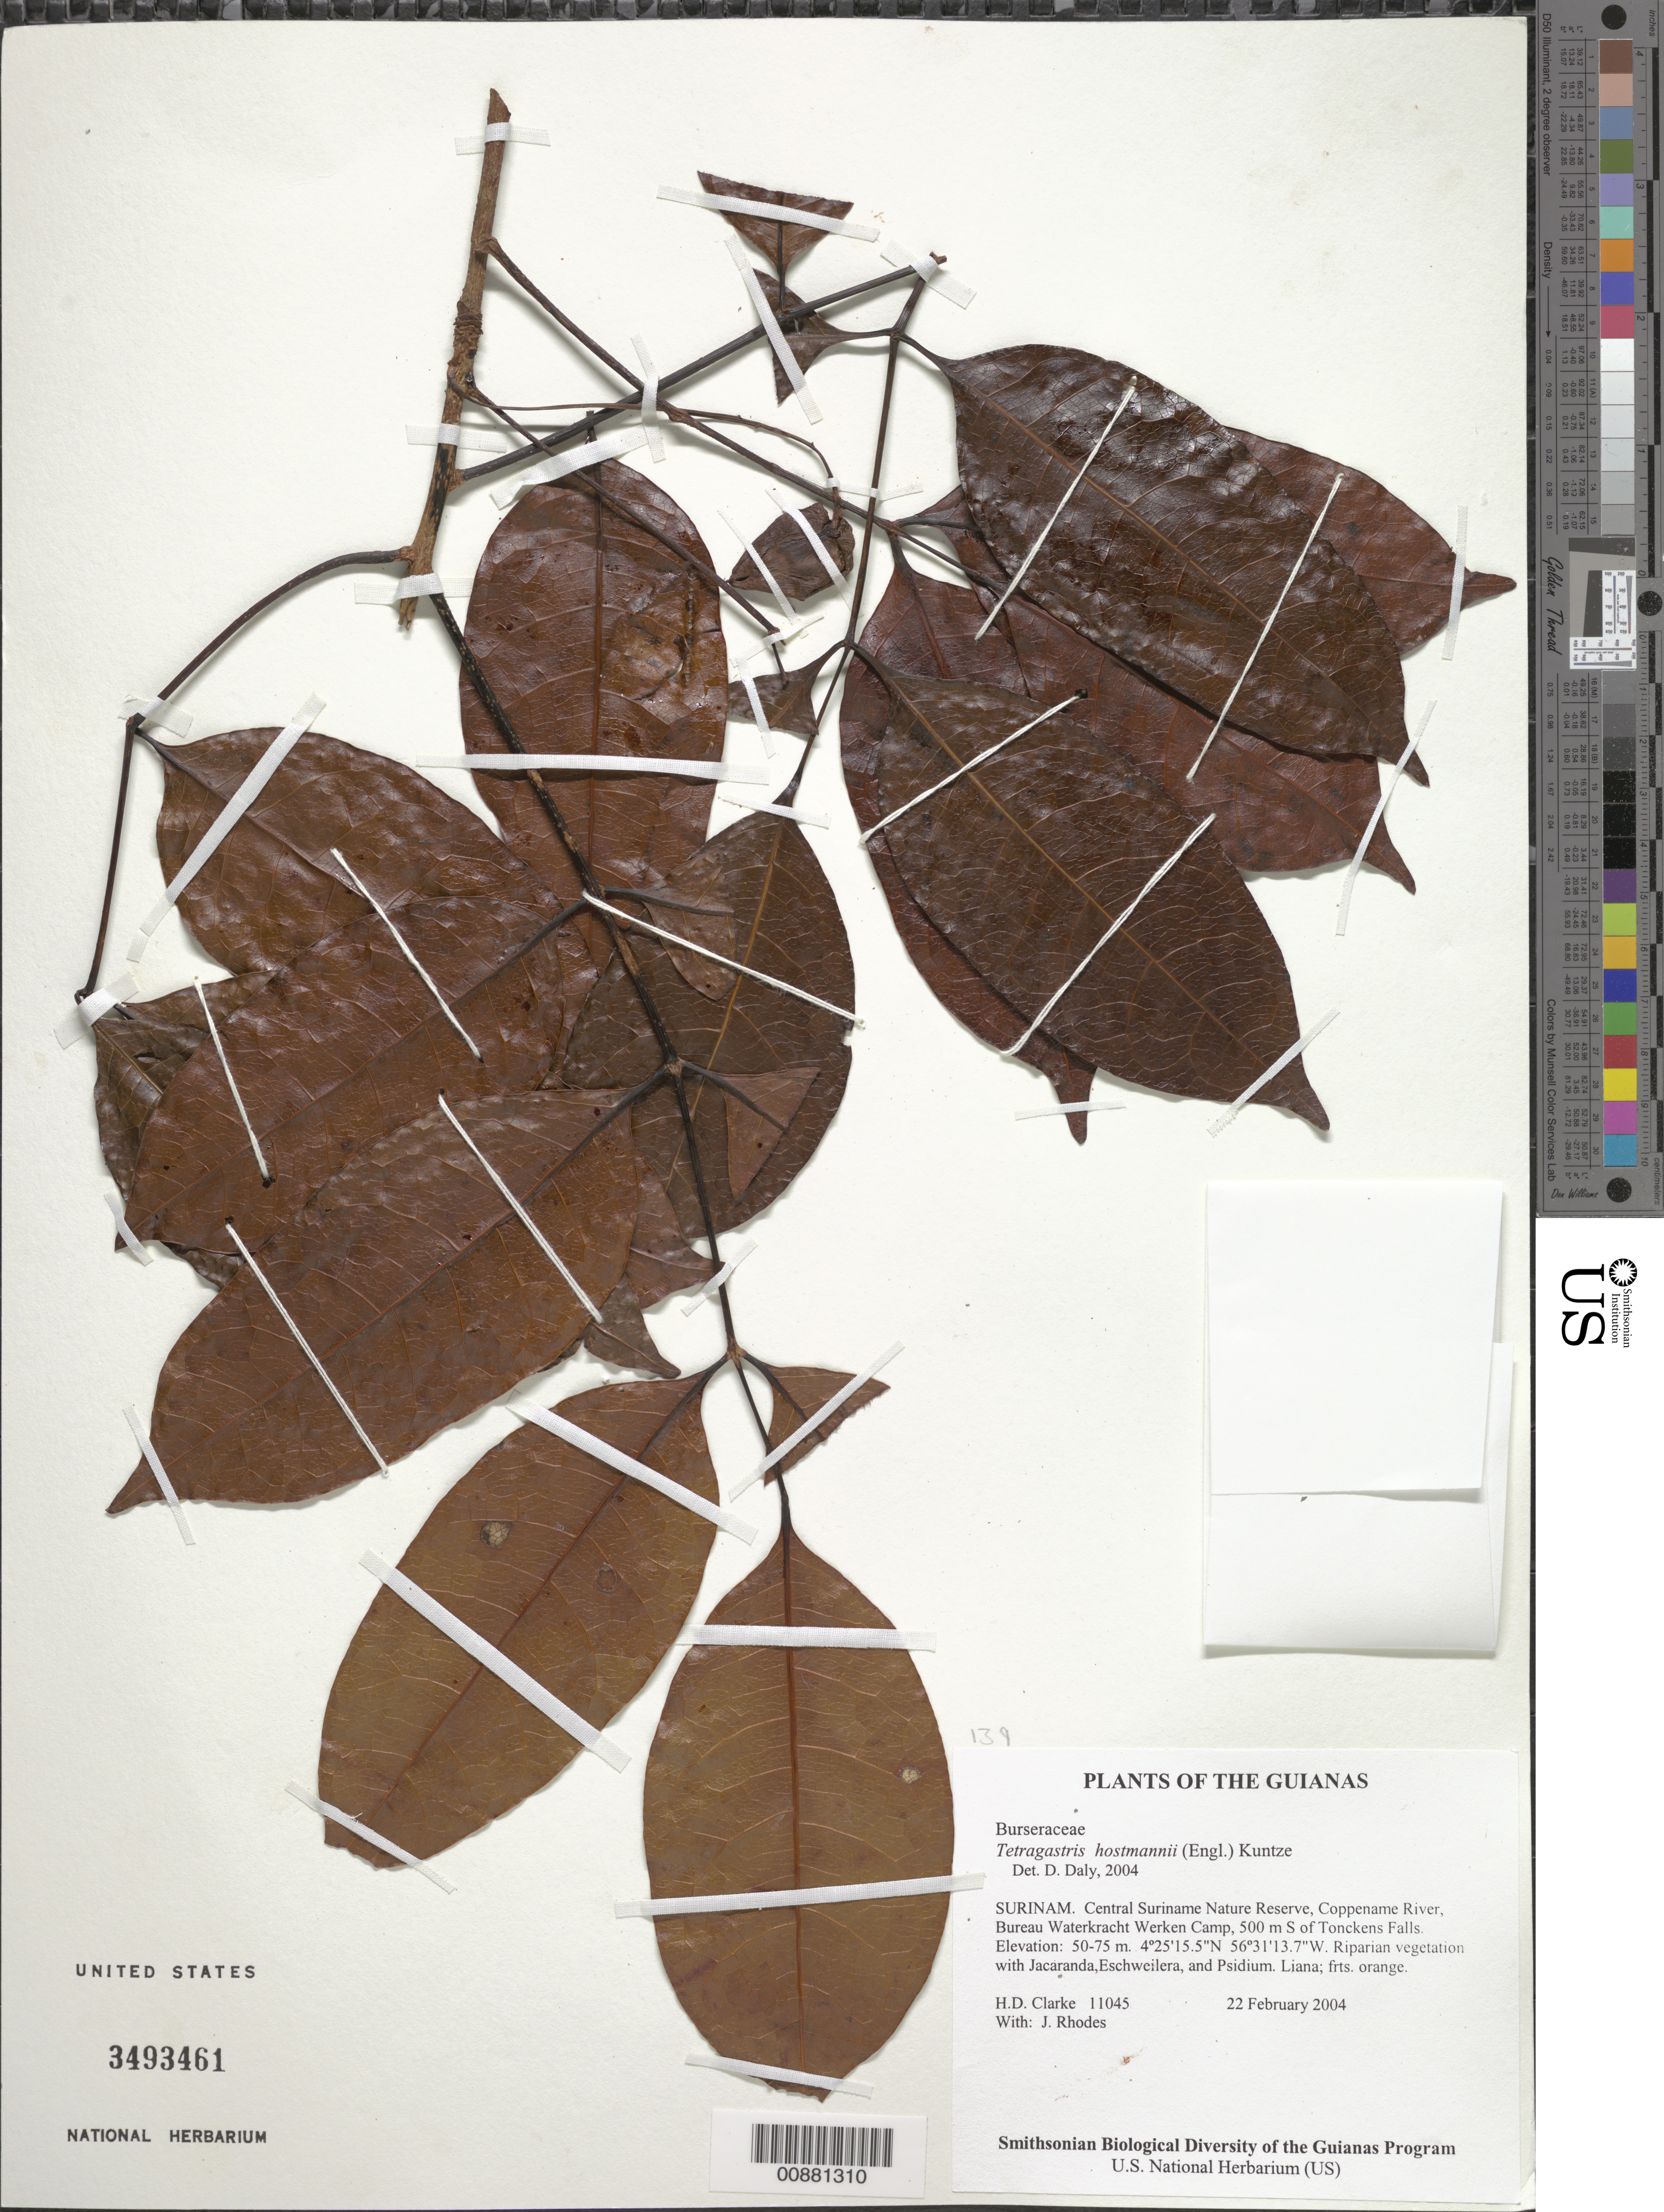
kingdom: Plantae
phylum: Tracheophyta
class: Magnoliopsida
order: Sapindales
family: Burseraceae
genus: Protium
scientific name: Protium surinamense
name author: Byng & Christenh.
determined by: Daly, Douglas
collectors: H. D. Clarke & J. Rhodes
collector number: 11045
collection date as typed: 22 February 2004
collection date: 2004-02-22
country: Suriname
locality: Central Suriname Nature Reserve, Coppename River, Bureau Waterkracht Werken Camp, 500 m S of Tonckens Falls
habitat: Riparian vegetation with Jacaranda,Eschweilera, and Psidium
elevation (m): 50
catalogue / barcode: US 3493461